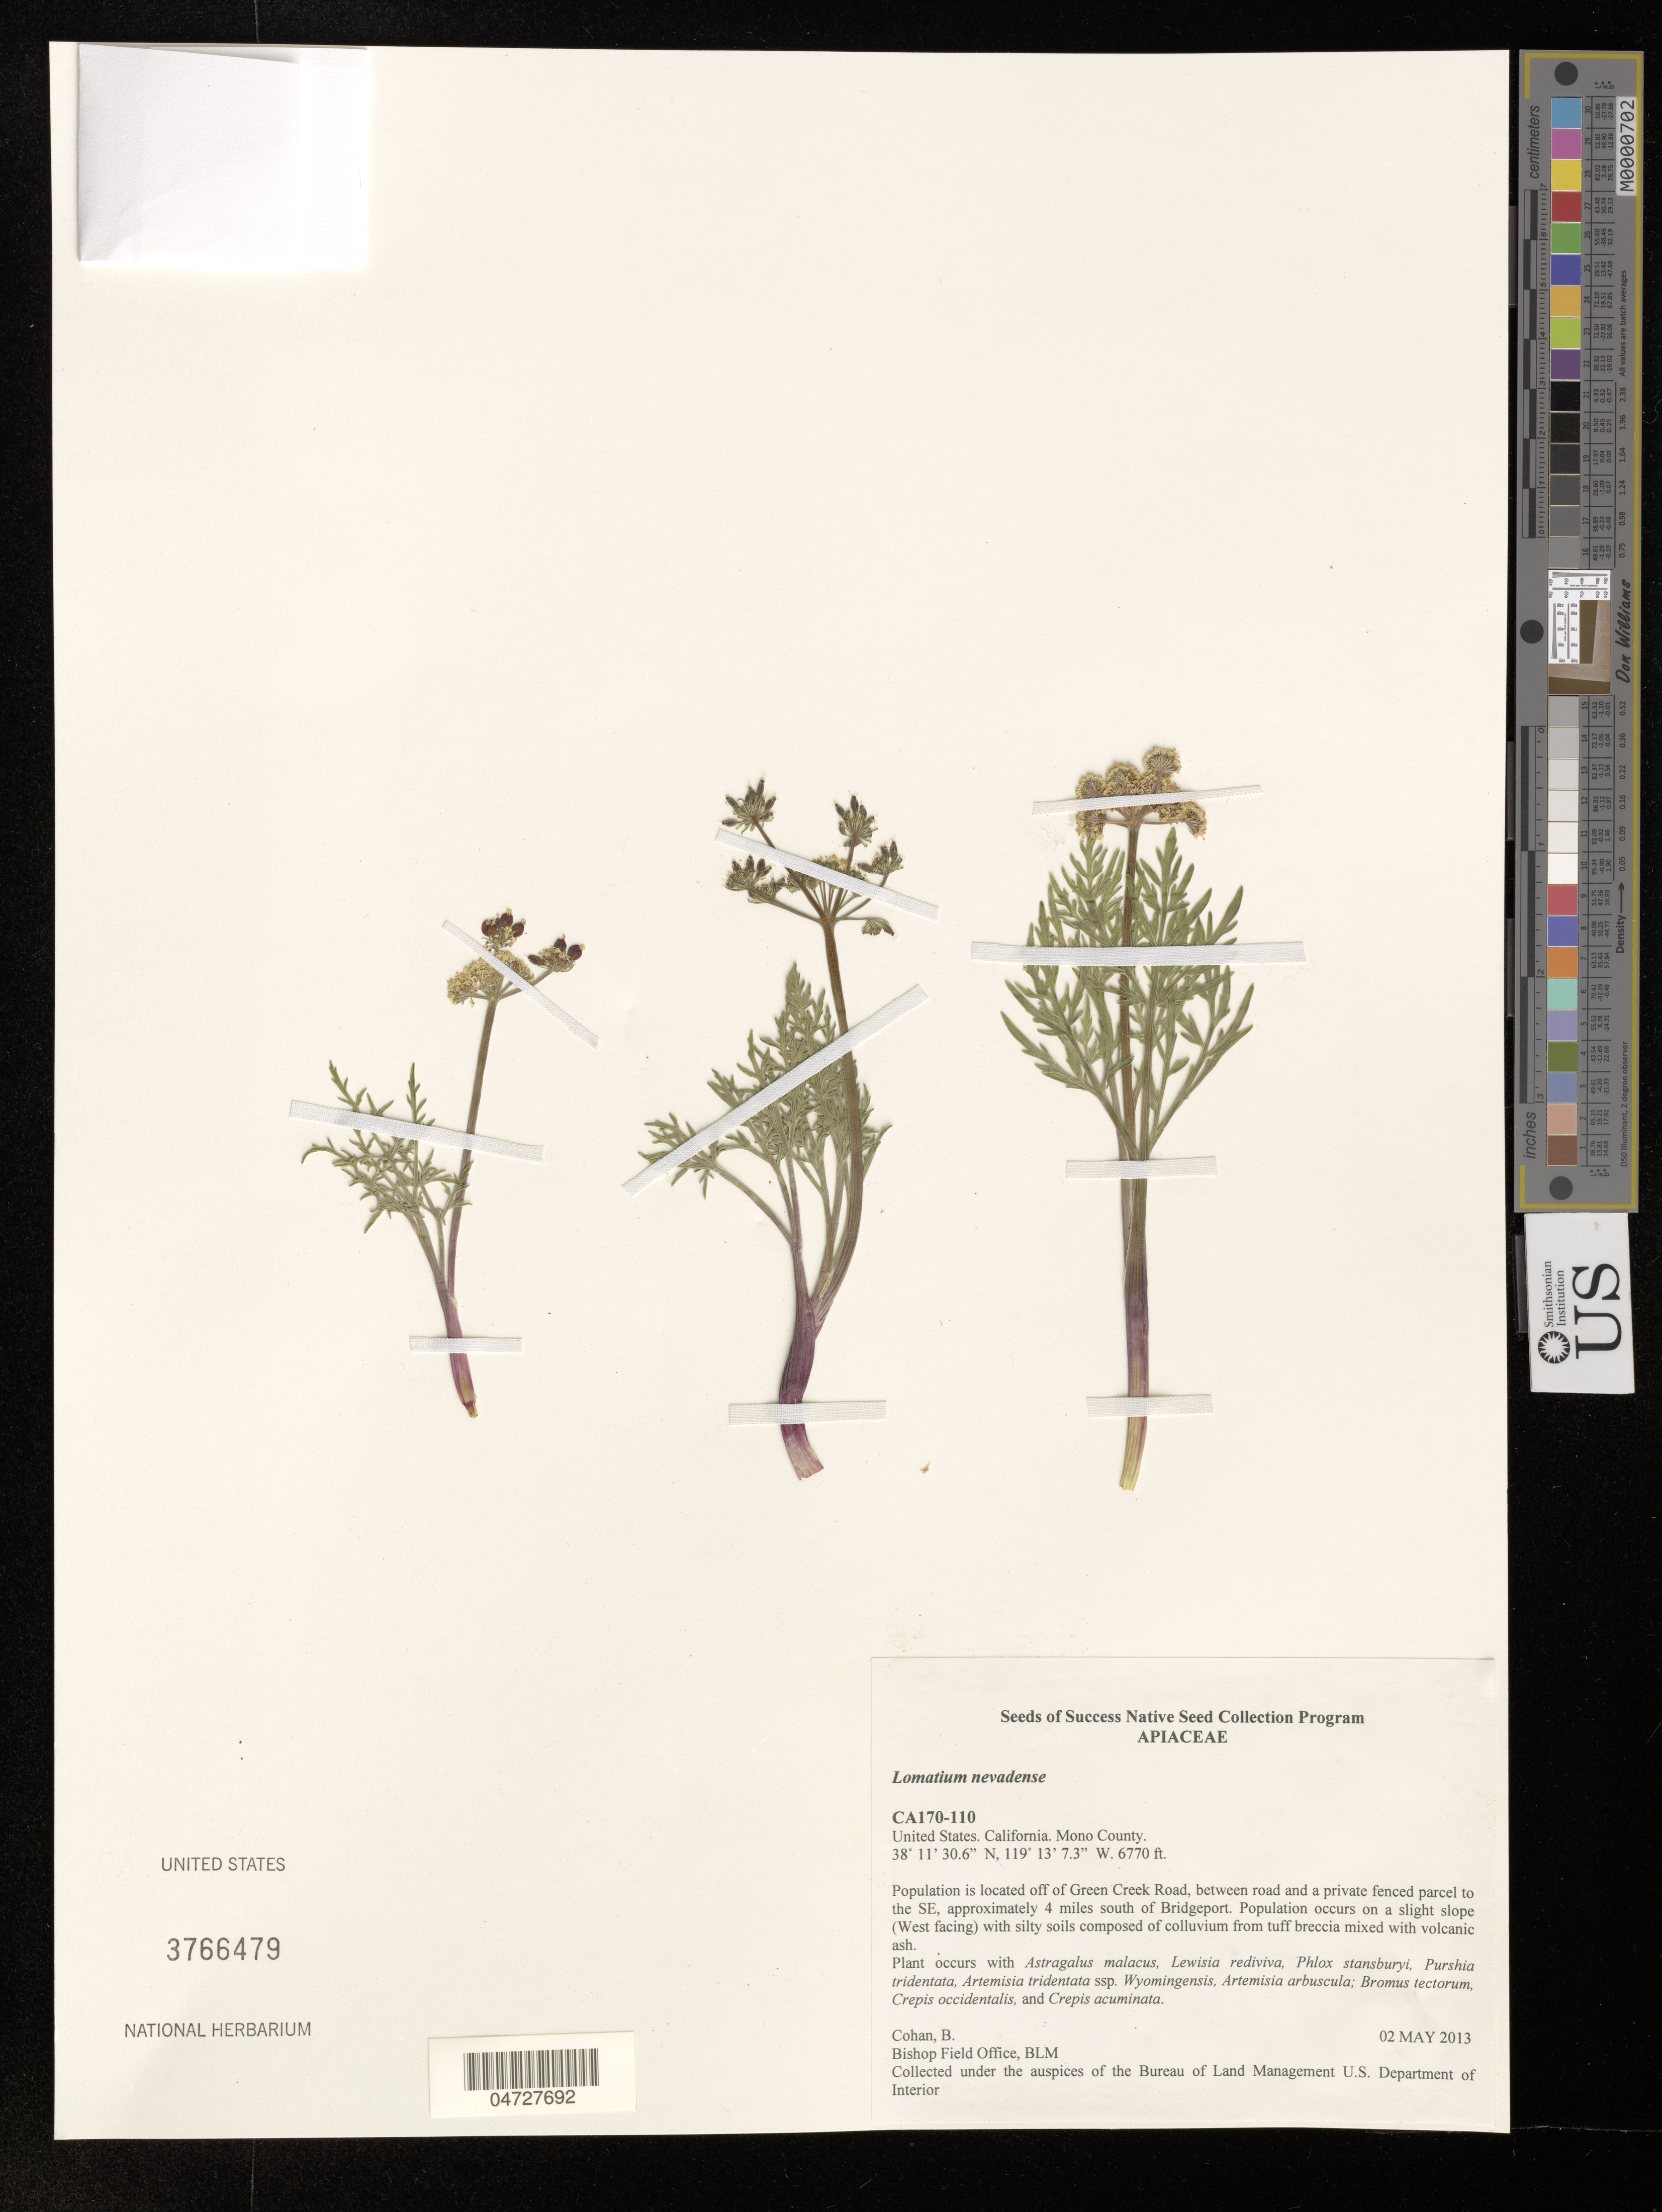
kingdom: Plantae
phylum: Tracheophyta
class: Magnoliopsida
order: Apiales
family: Apiaceae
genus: Lomatium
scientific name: Lomatium nevadense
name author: (S. Watson) J.M. Coult. & Rose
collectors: B. Cohan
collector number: CA170-110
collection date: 2013-05-02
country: United States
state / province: California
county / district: Mono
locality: Mono County. Population is located off of Green Creek Road, between road and a private fenced parcel to the SE, approximately 4 miles south of Bridgeport.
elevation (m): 2063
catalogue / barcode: US 3766479